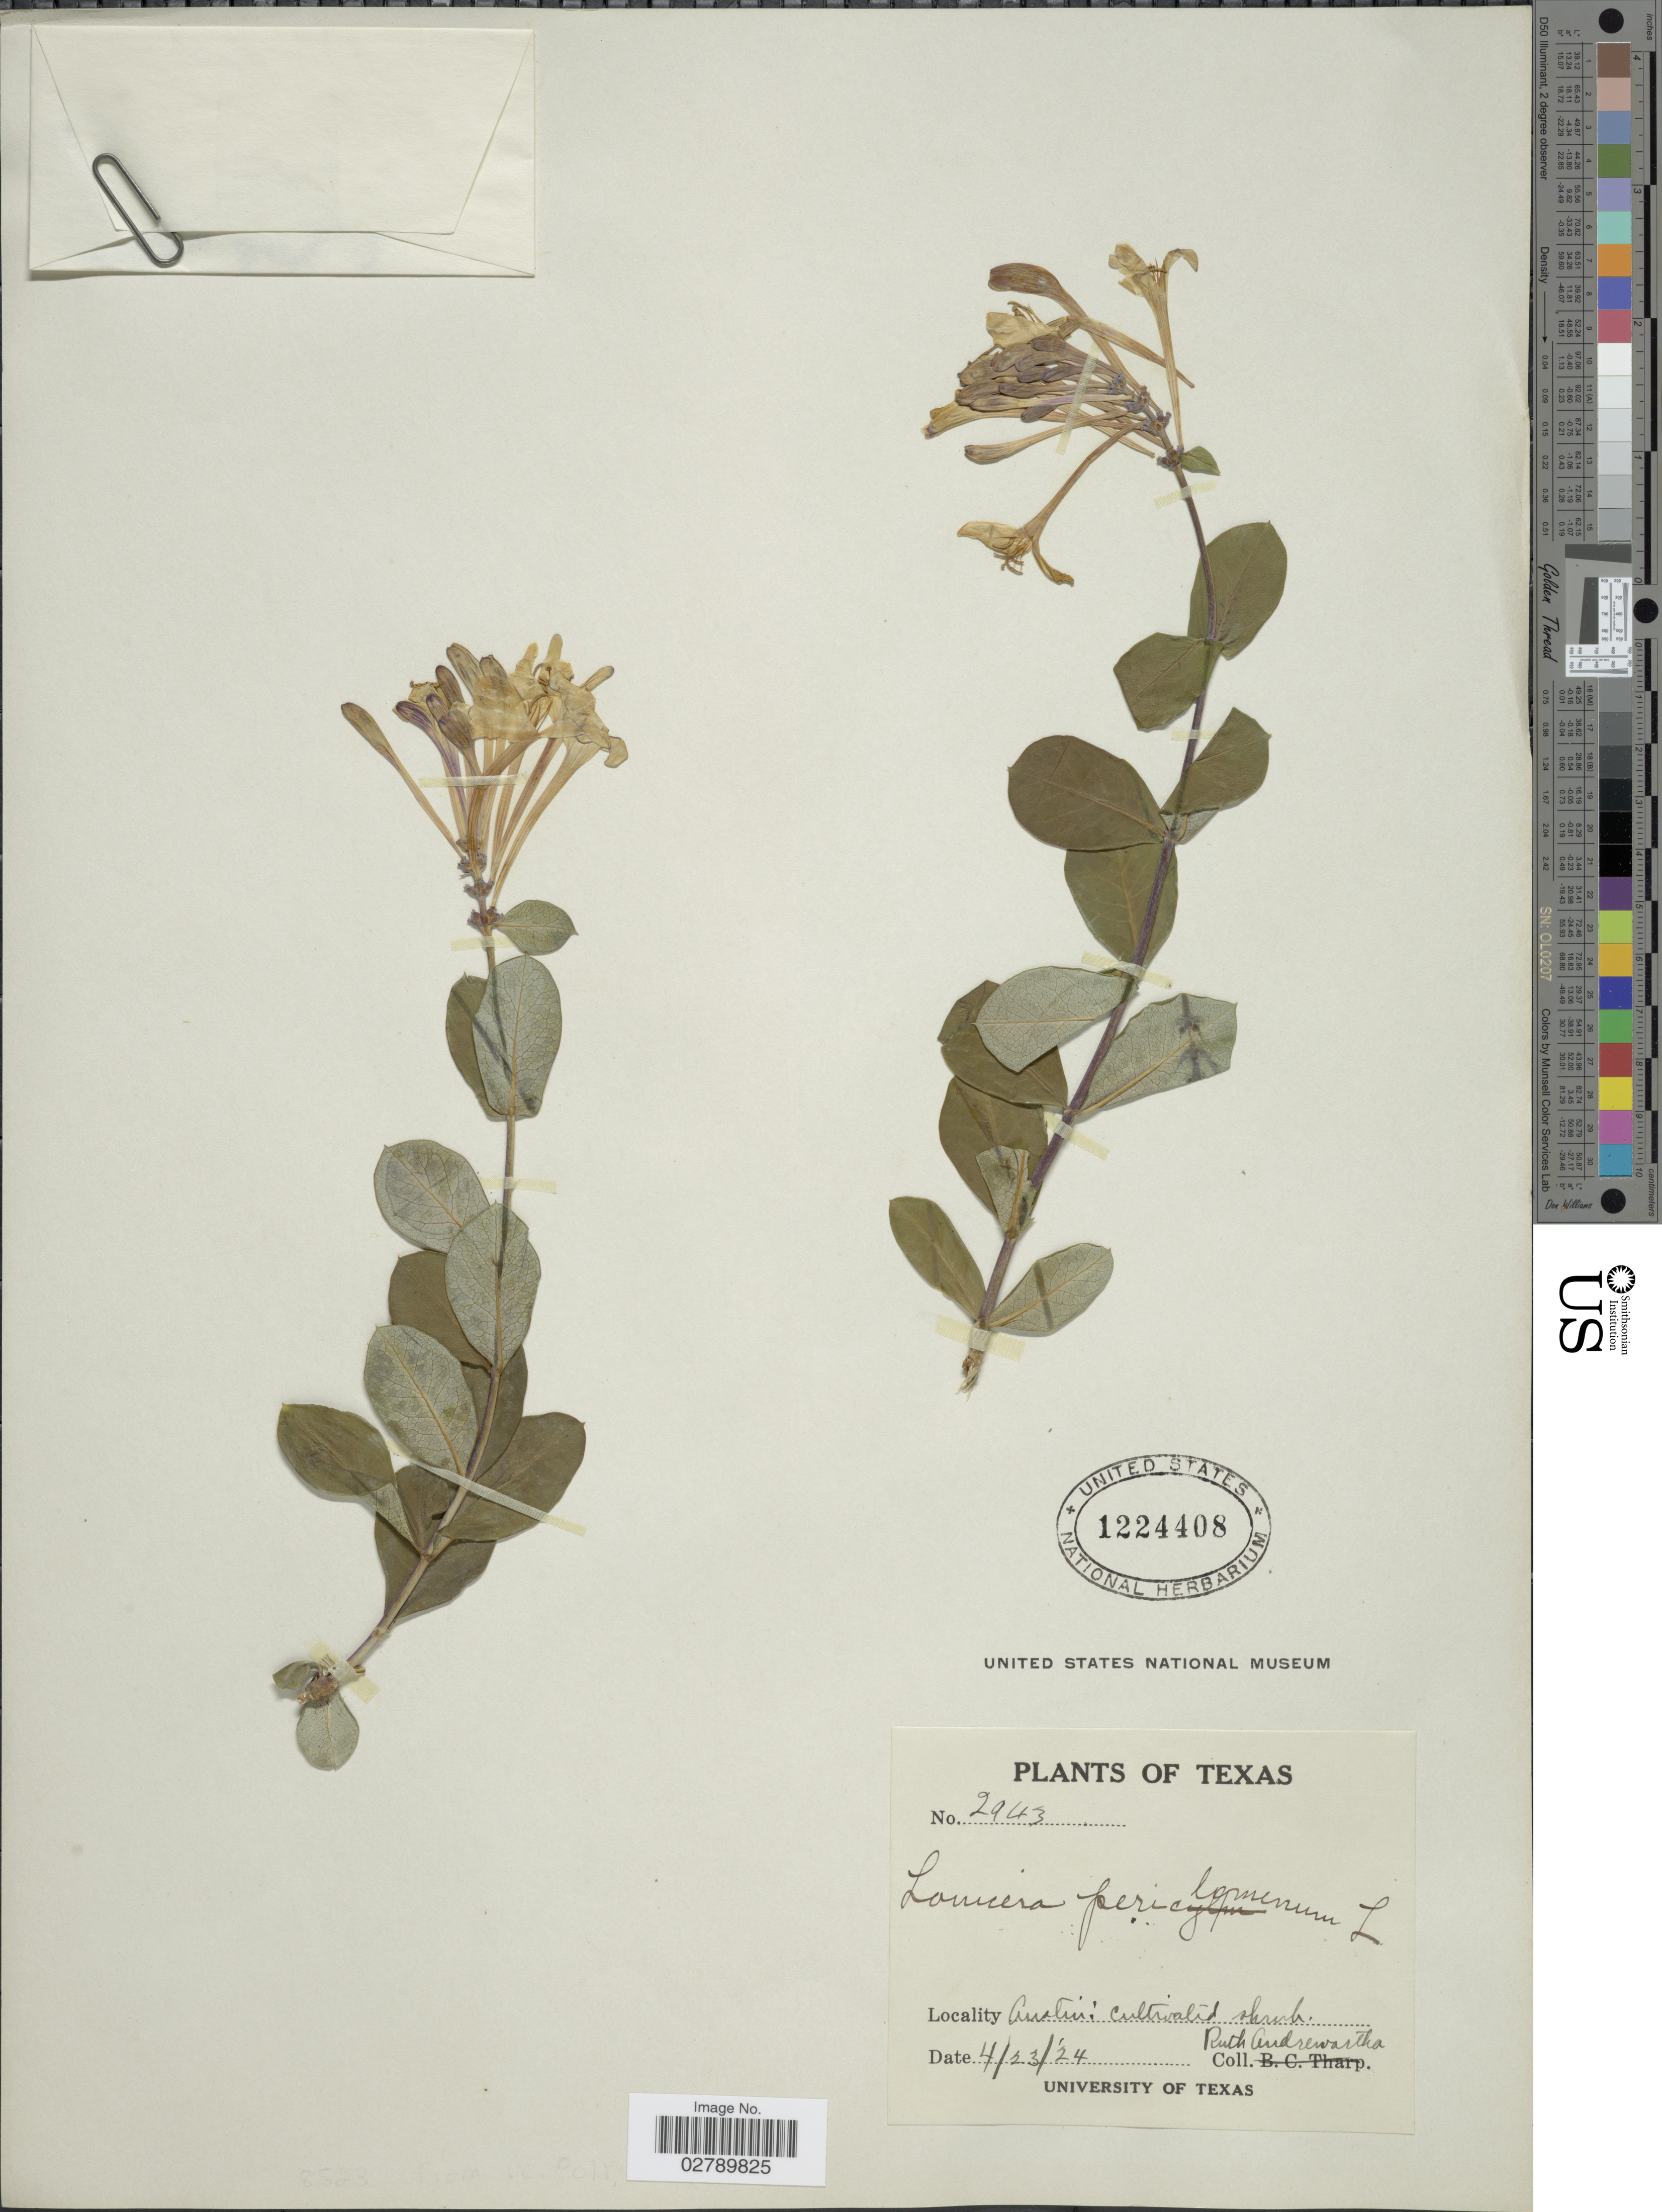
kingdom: Plantae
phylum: Tracheophyta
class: Magnoliopsida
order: Dipsacales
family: Caprifoliaceae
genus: Lonicera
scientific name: Lonicera periclymenum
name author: L.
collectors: R. Andrewartha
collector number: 2943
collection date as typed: Transcribed d/m/y: 23/4/24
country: United States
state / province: Texas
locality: Austin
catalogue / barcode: US 1224408